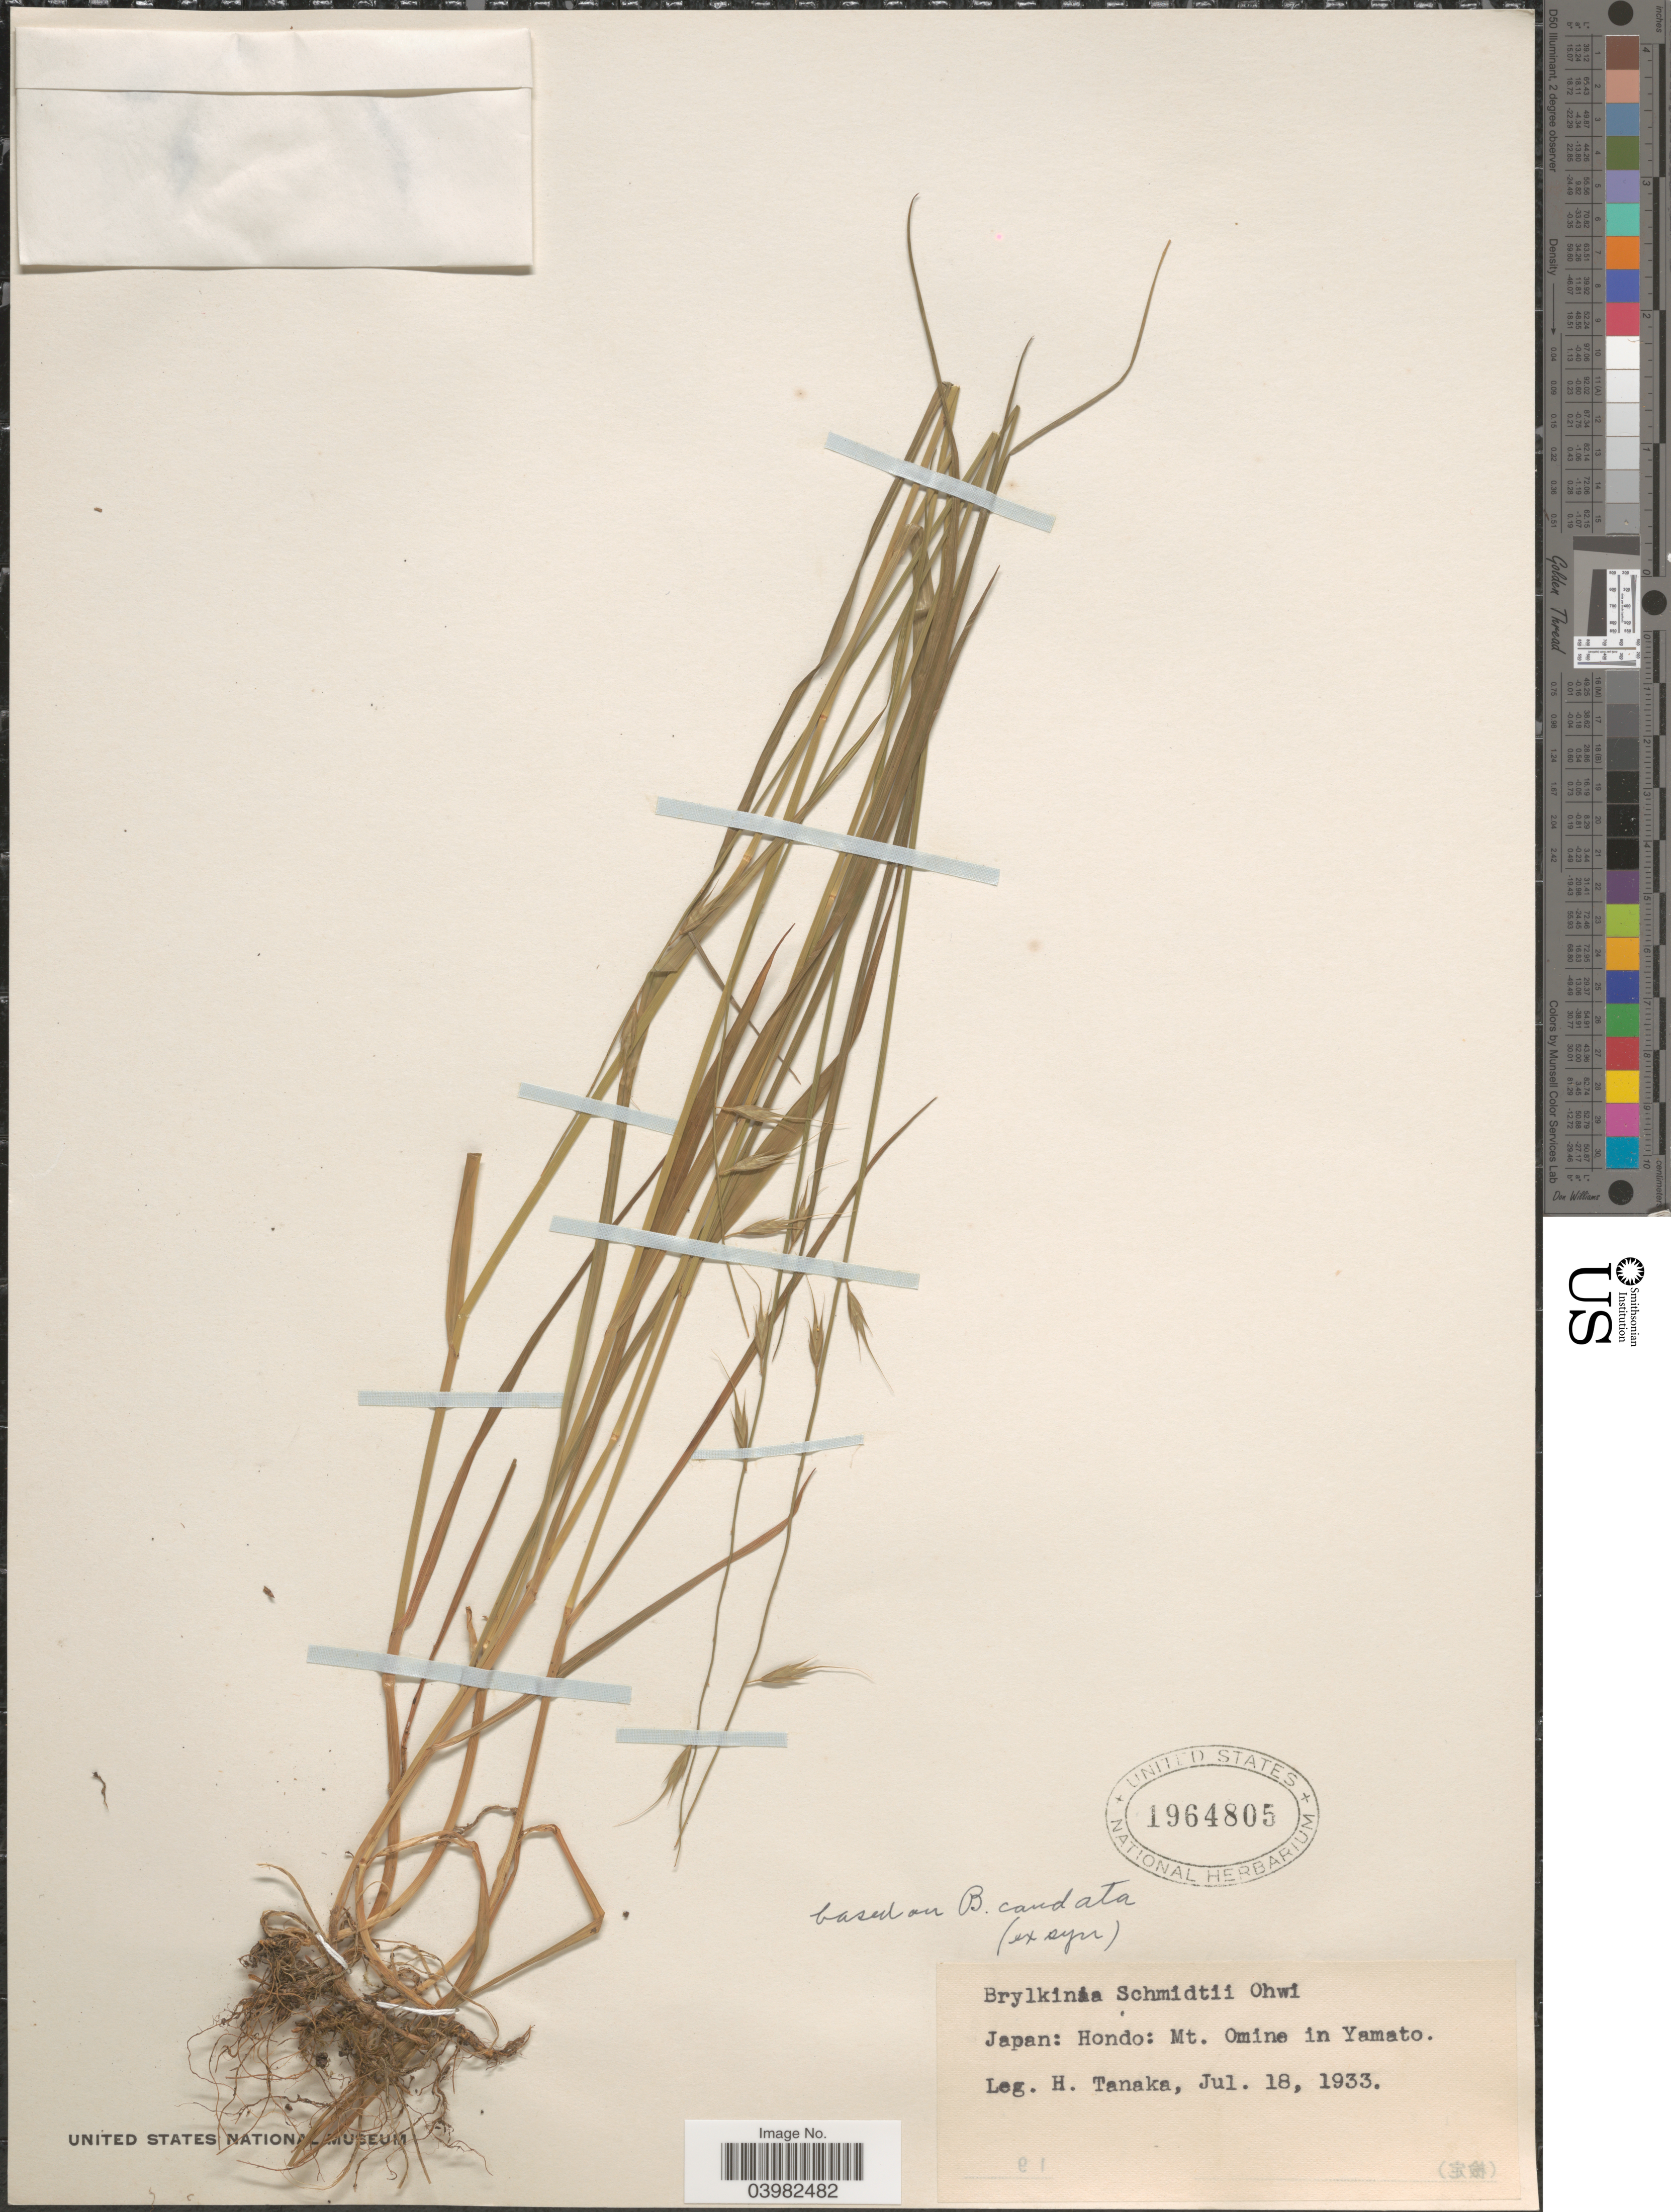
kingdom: Plantae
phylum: Tracheophyta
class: Liliopsida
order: Poales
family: Poaceae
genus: Brylkinia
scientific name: Brylkinia caudata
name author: (Munro) F. Schmidt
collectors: H. Tanaka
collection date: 1933-07-18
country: Japan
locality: Hondo: Mt. Omine in Yamato.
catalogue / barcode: US 1964805